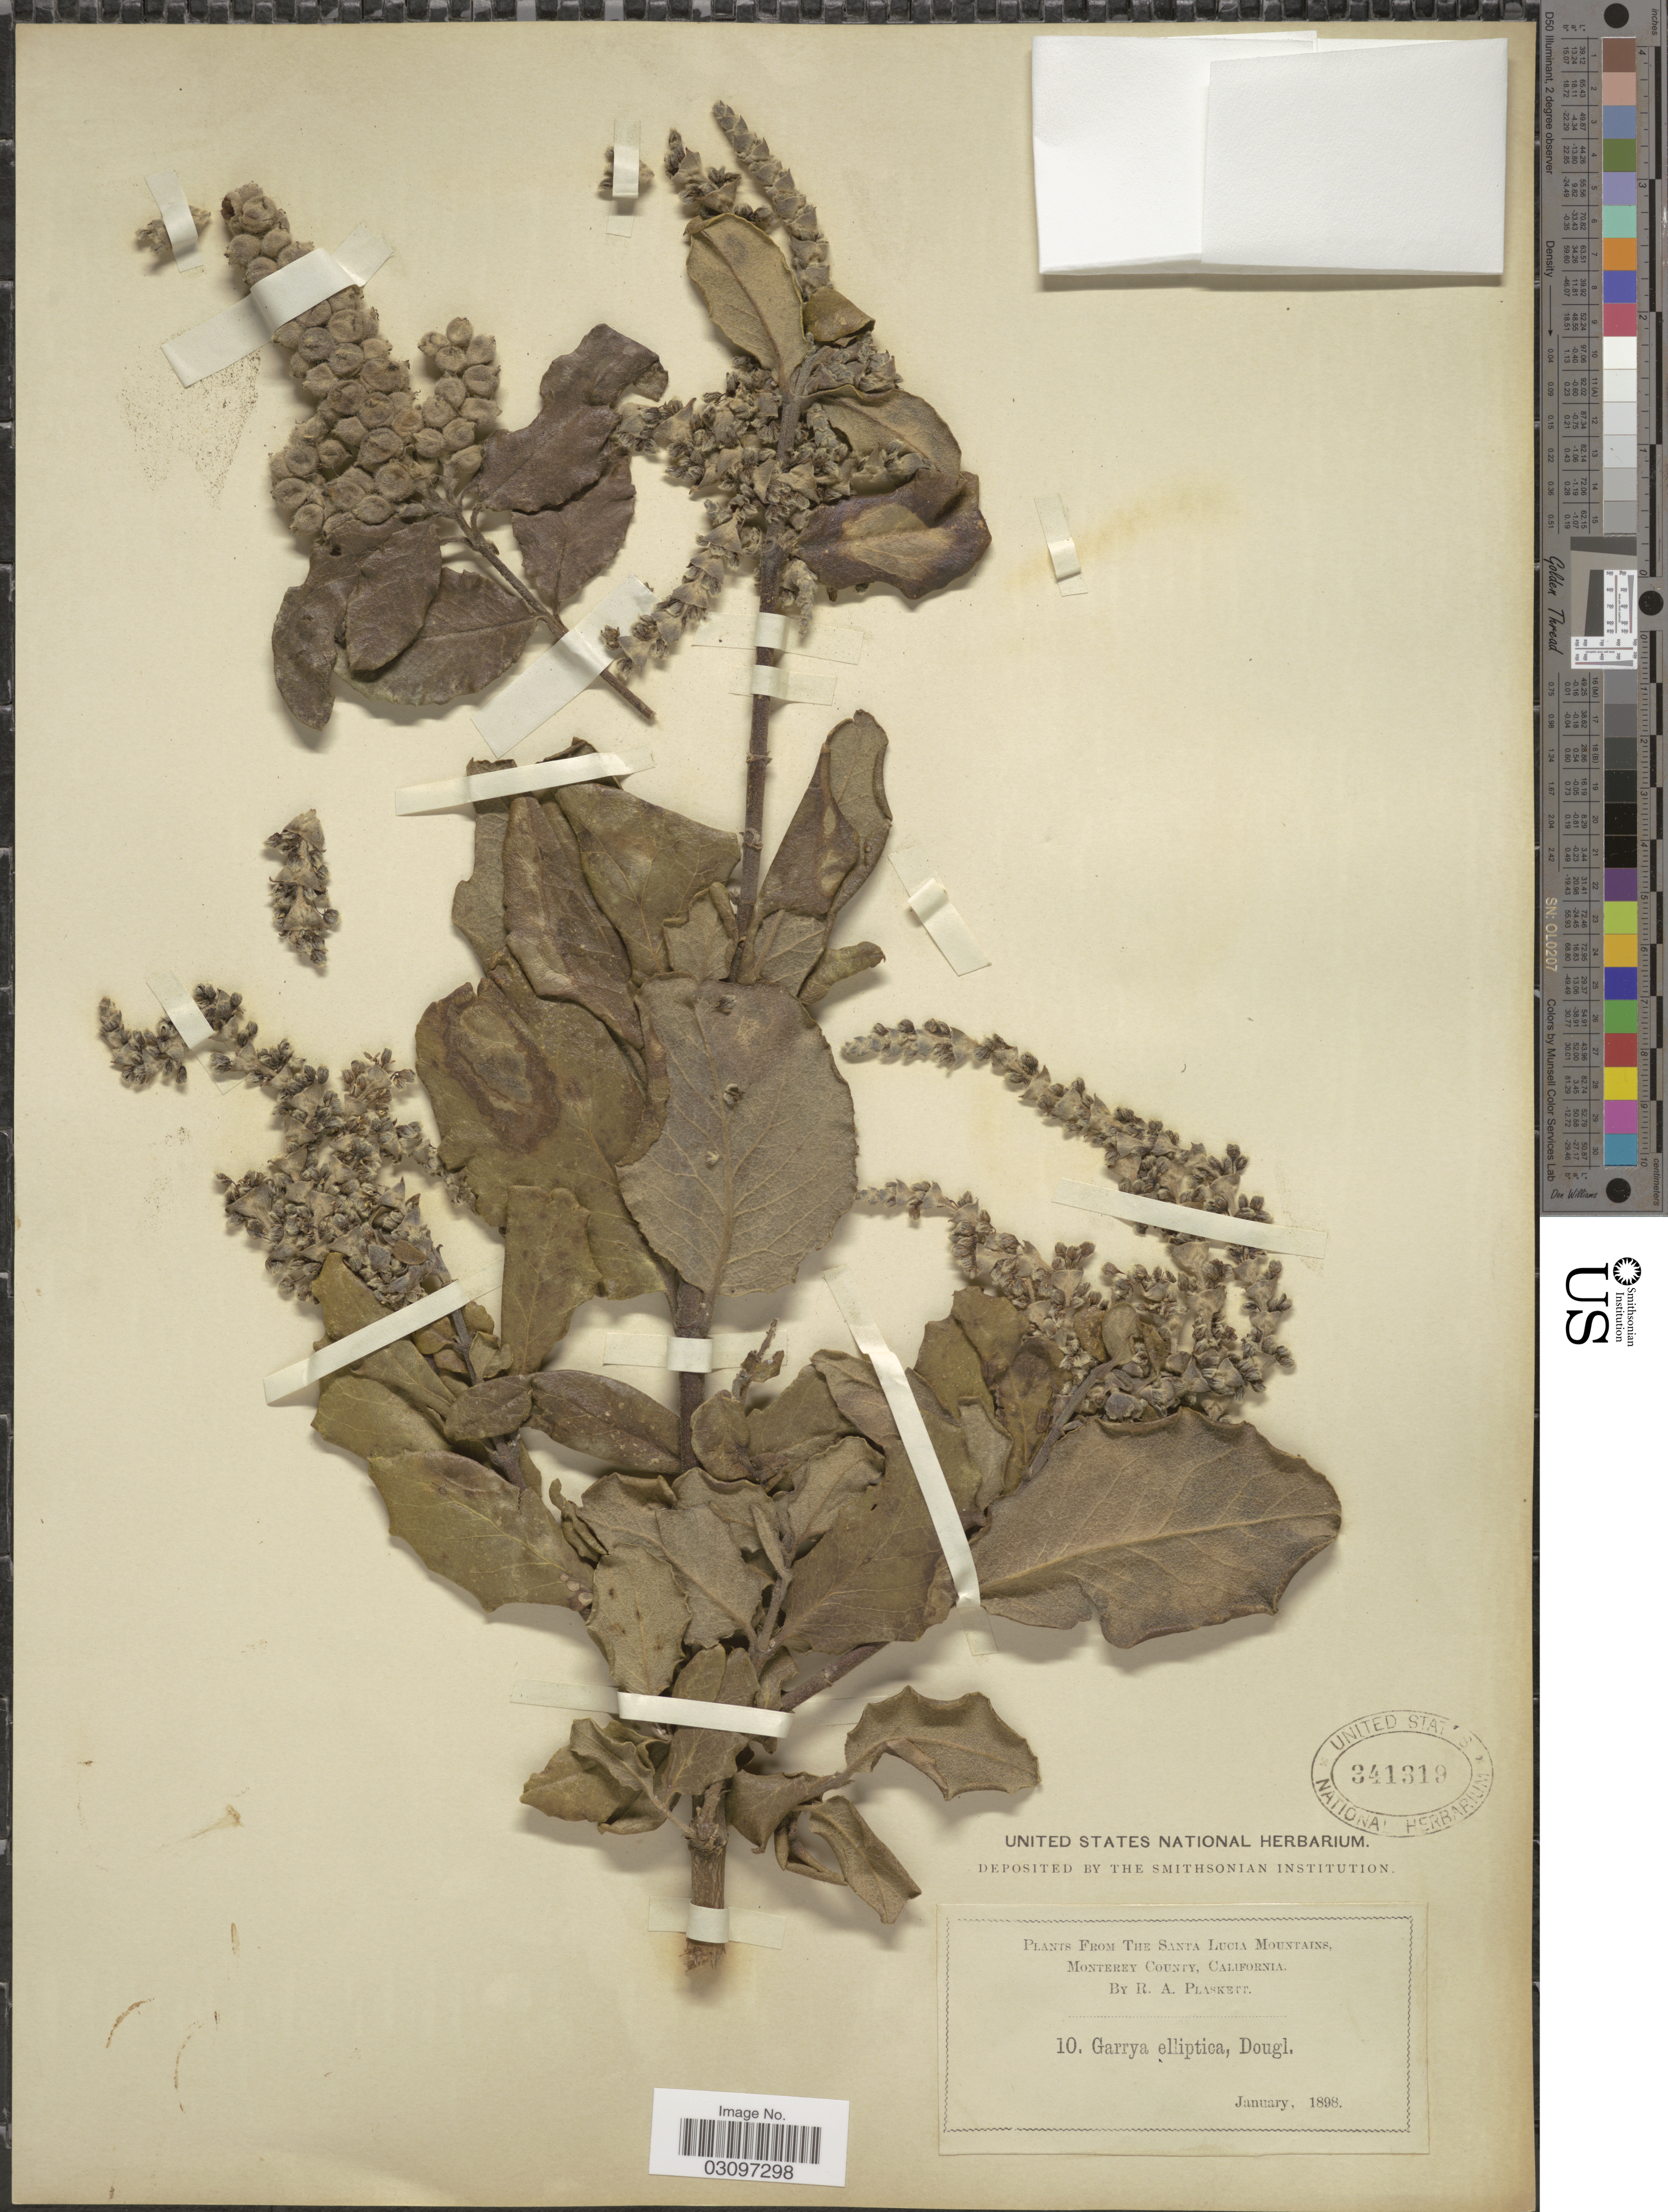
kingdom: Plantae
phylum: Tracheophyta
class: Magnoliopsida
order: Garryales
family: Garryaceae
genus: Garrya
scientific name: Garrya elliptica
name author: Douglas ex Lindl.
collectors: R. Plaskett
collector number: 10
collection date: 1898-01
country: United States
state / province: California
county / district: Monterey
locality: Santa Lucia Mountains, Monterey County.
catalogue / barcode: US 341319